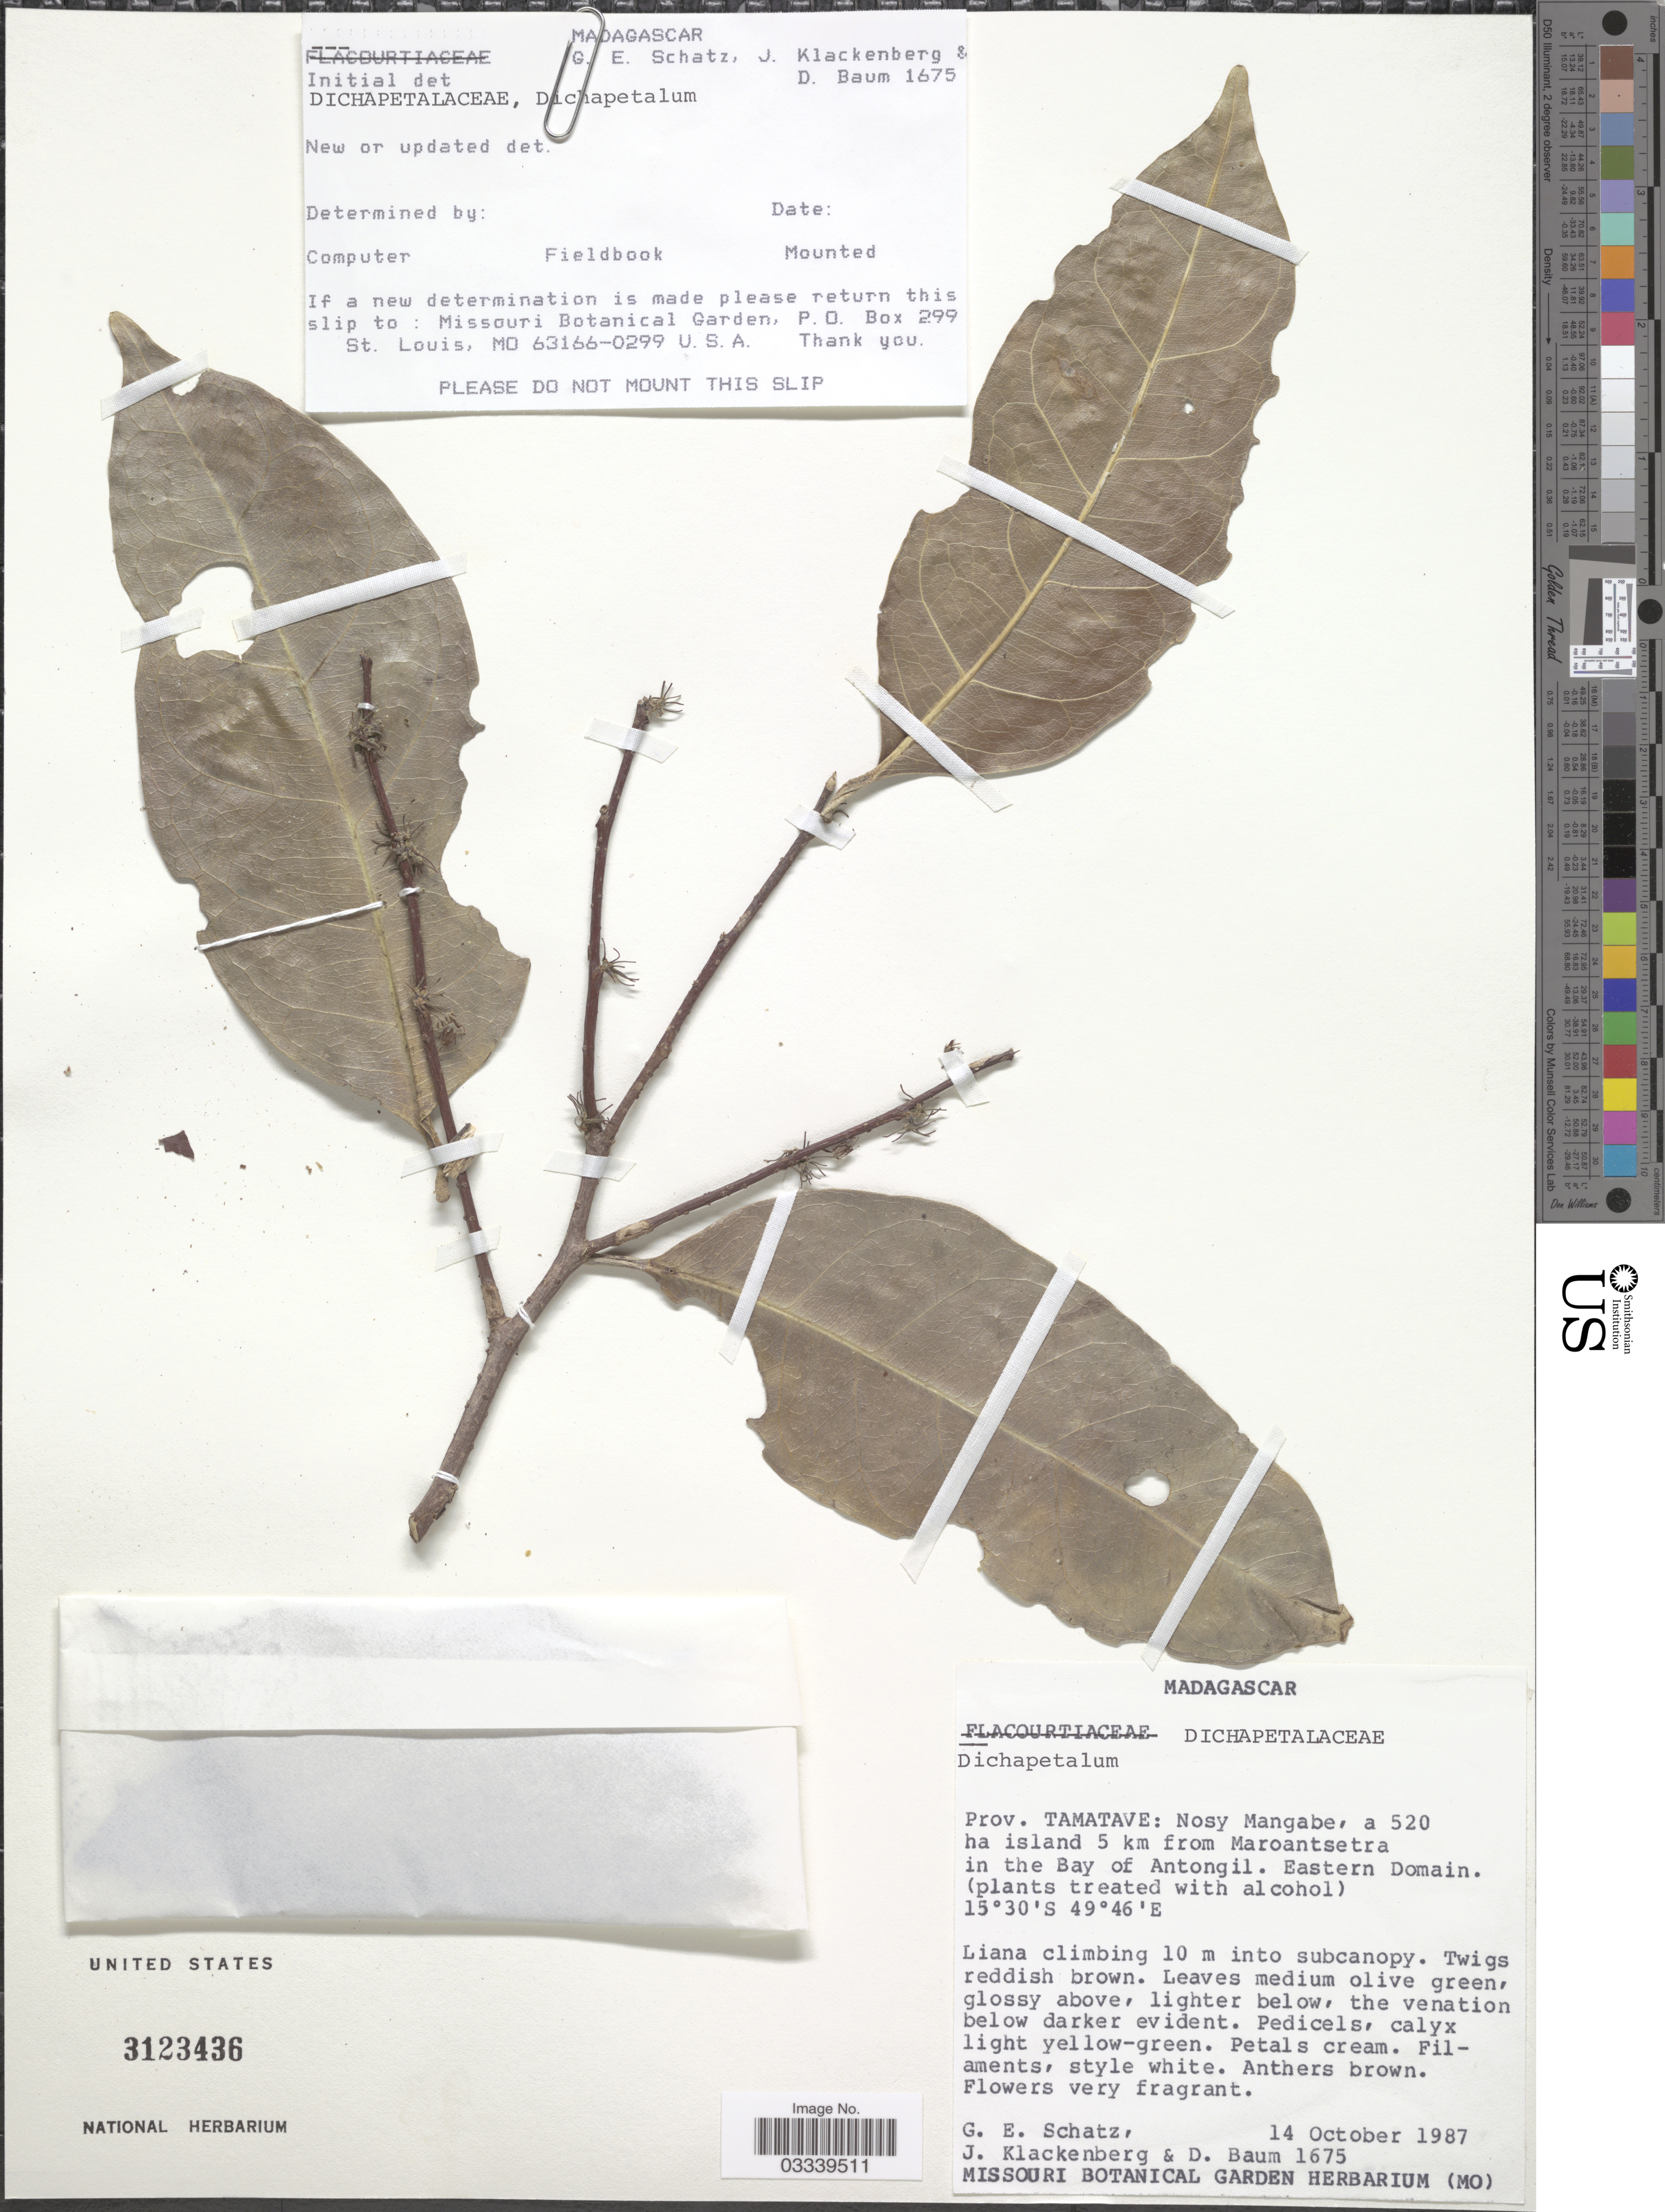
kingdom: Plantae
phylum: Tracheophyta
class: Magnoliopsida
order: Malpighiales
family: Dichapetalaceae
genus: Dichapetalum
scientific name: Dichapetalum sp.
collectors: G. Schatz, J. Klackenberg & D. Baum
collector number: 1675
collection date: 1987-10-14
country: Madagascar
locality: Prov. Tamatave: Nosy Mangabe, a 520 ha island 5 km from Maroantsetra in the Bay of Antongil. Eastern Domain.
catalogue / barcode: US 3123436